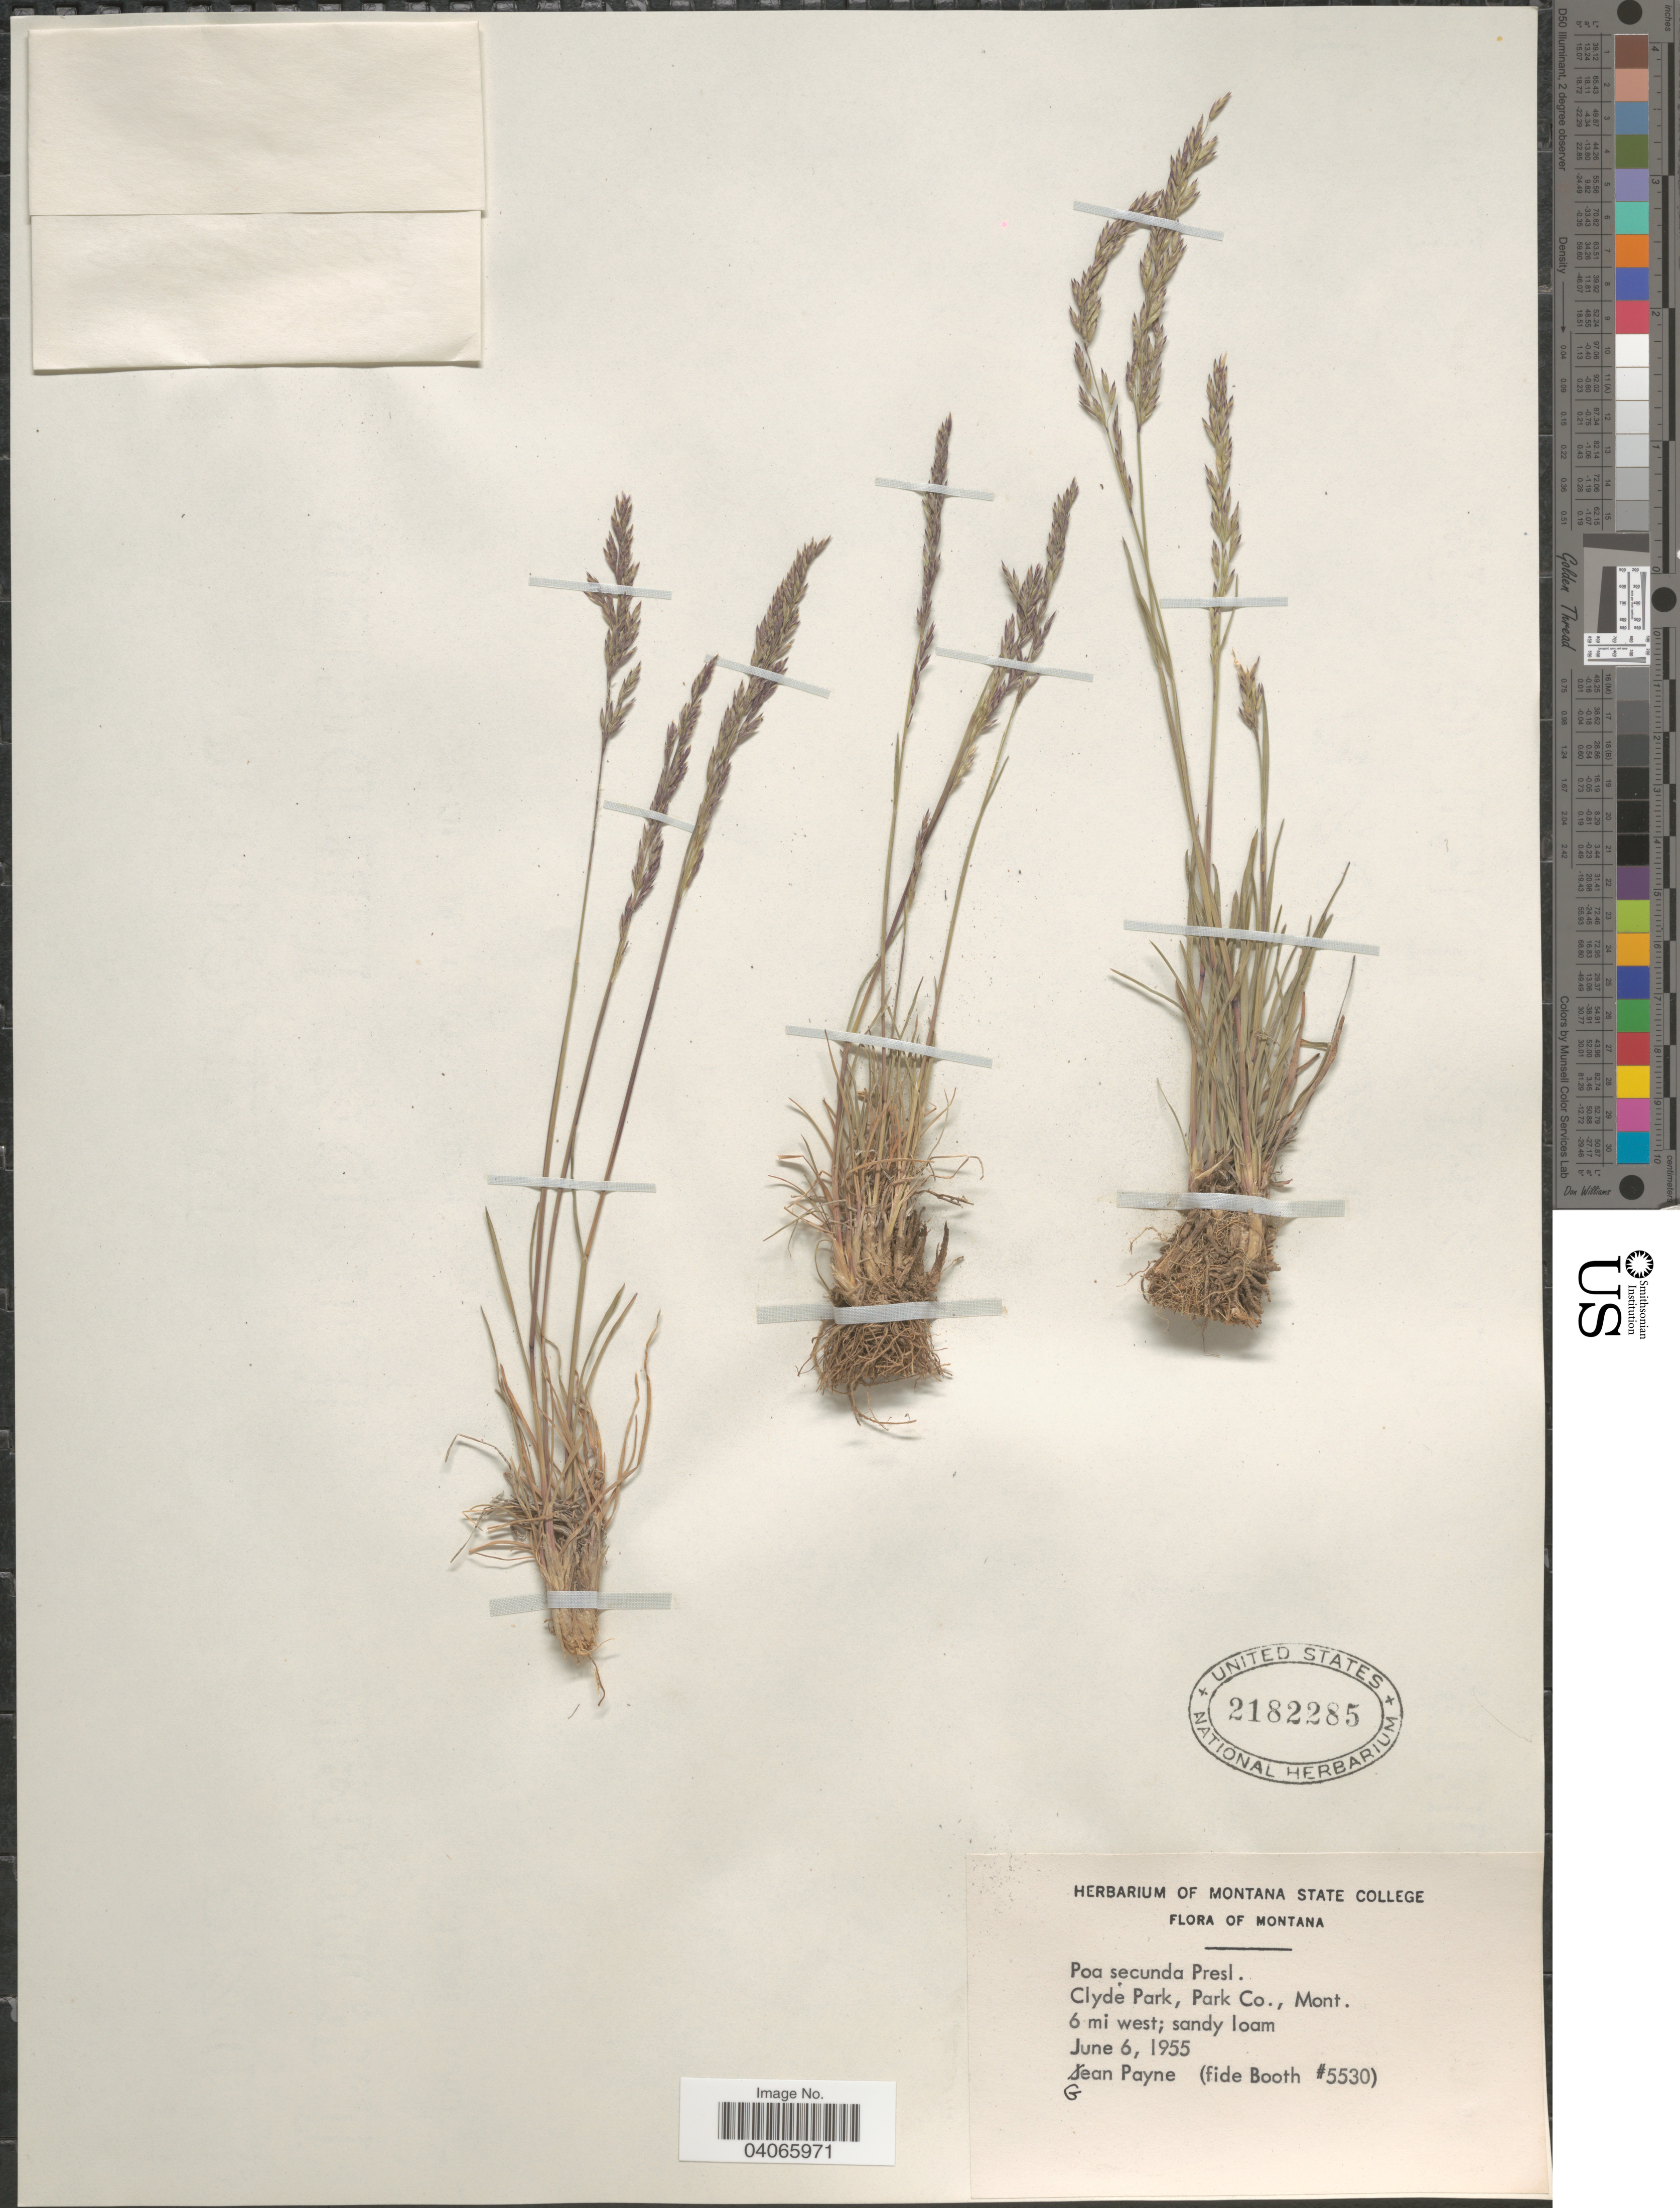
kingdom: Plantae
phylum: Tracheophyta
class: Liliopsida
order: Poales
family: Poaceae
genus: Poa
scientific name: Poa secunda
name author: J. Presl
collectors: G. Payne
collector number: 5530?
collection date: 1955-06-06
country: United States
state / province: Montana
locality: Clyde Park, Park Co. 6 mi west.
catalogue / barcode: US 2182285